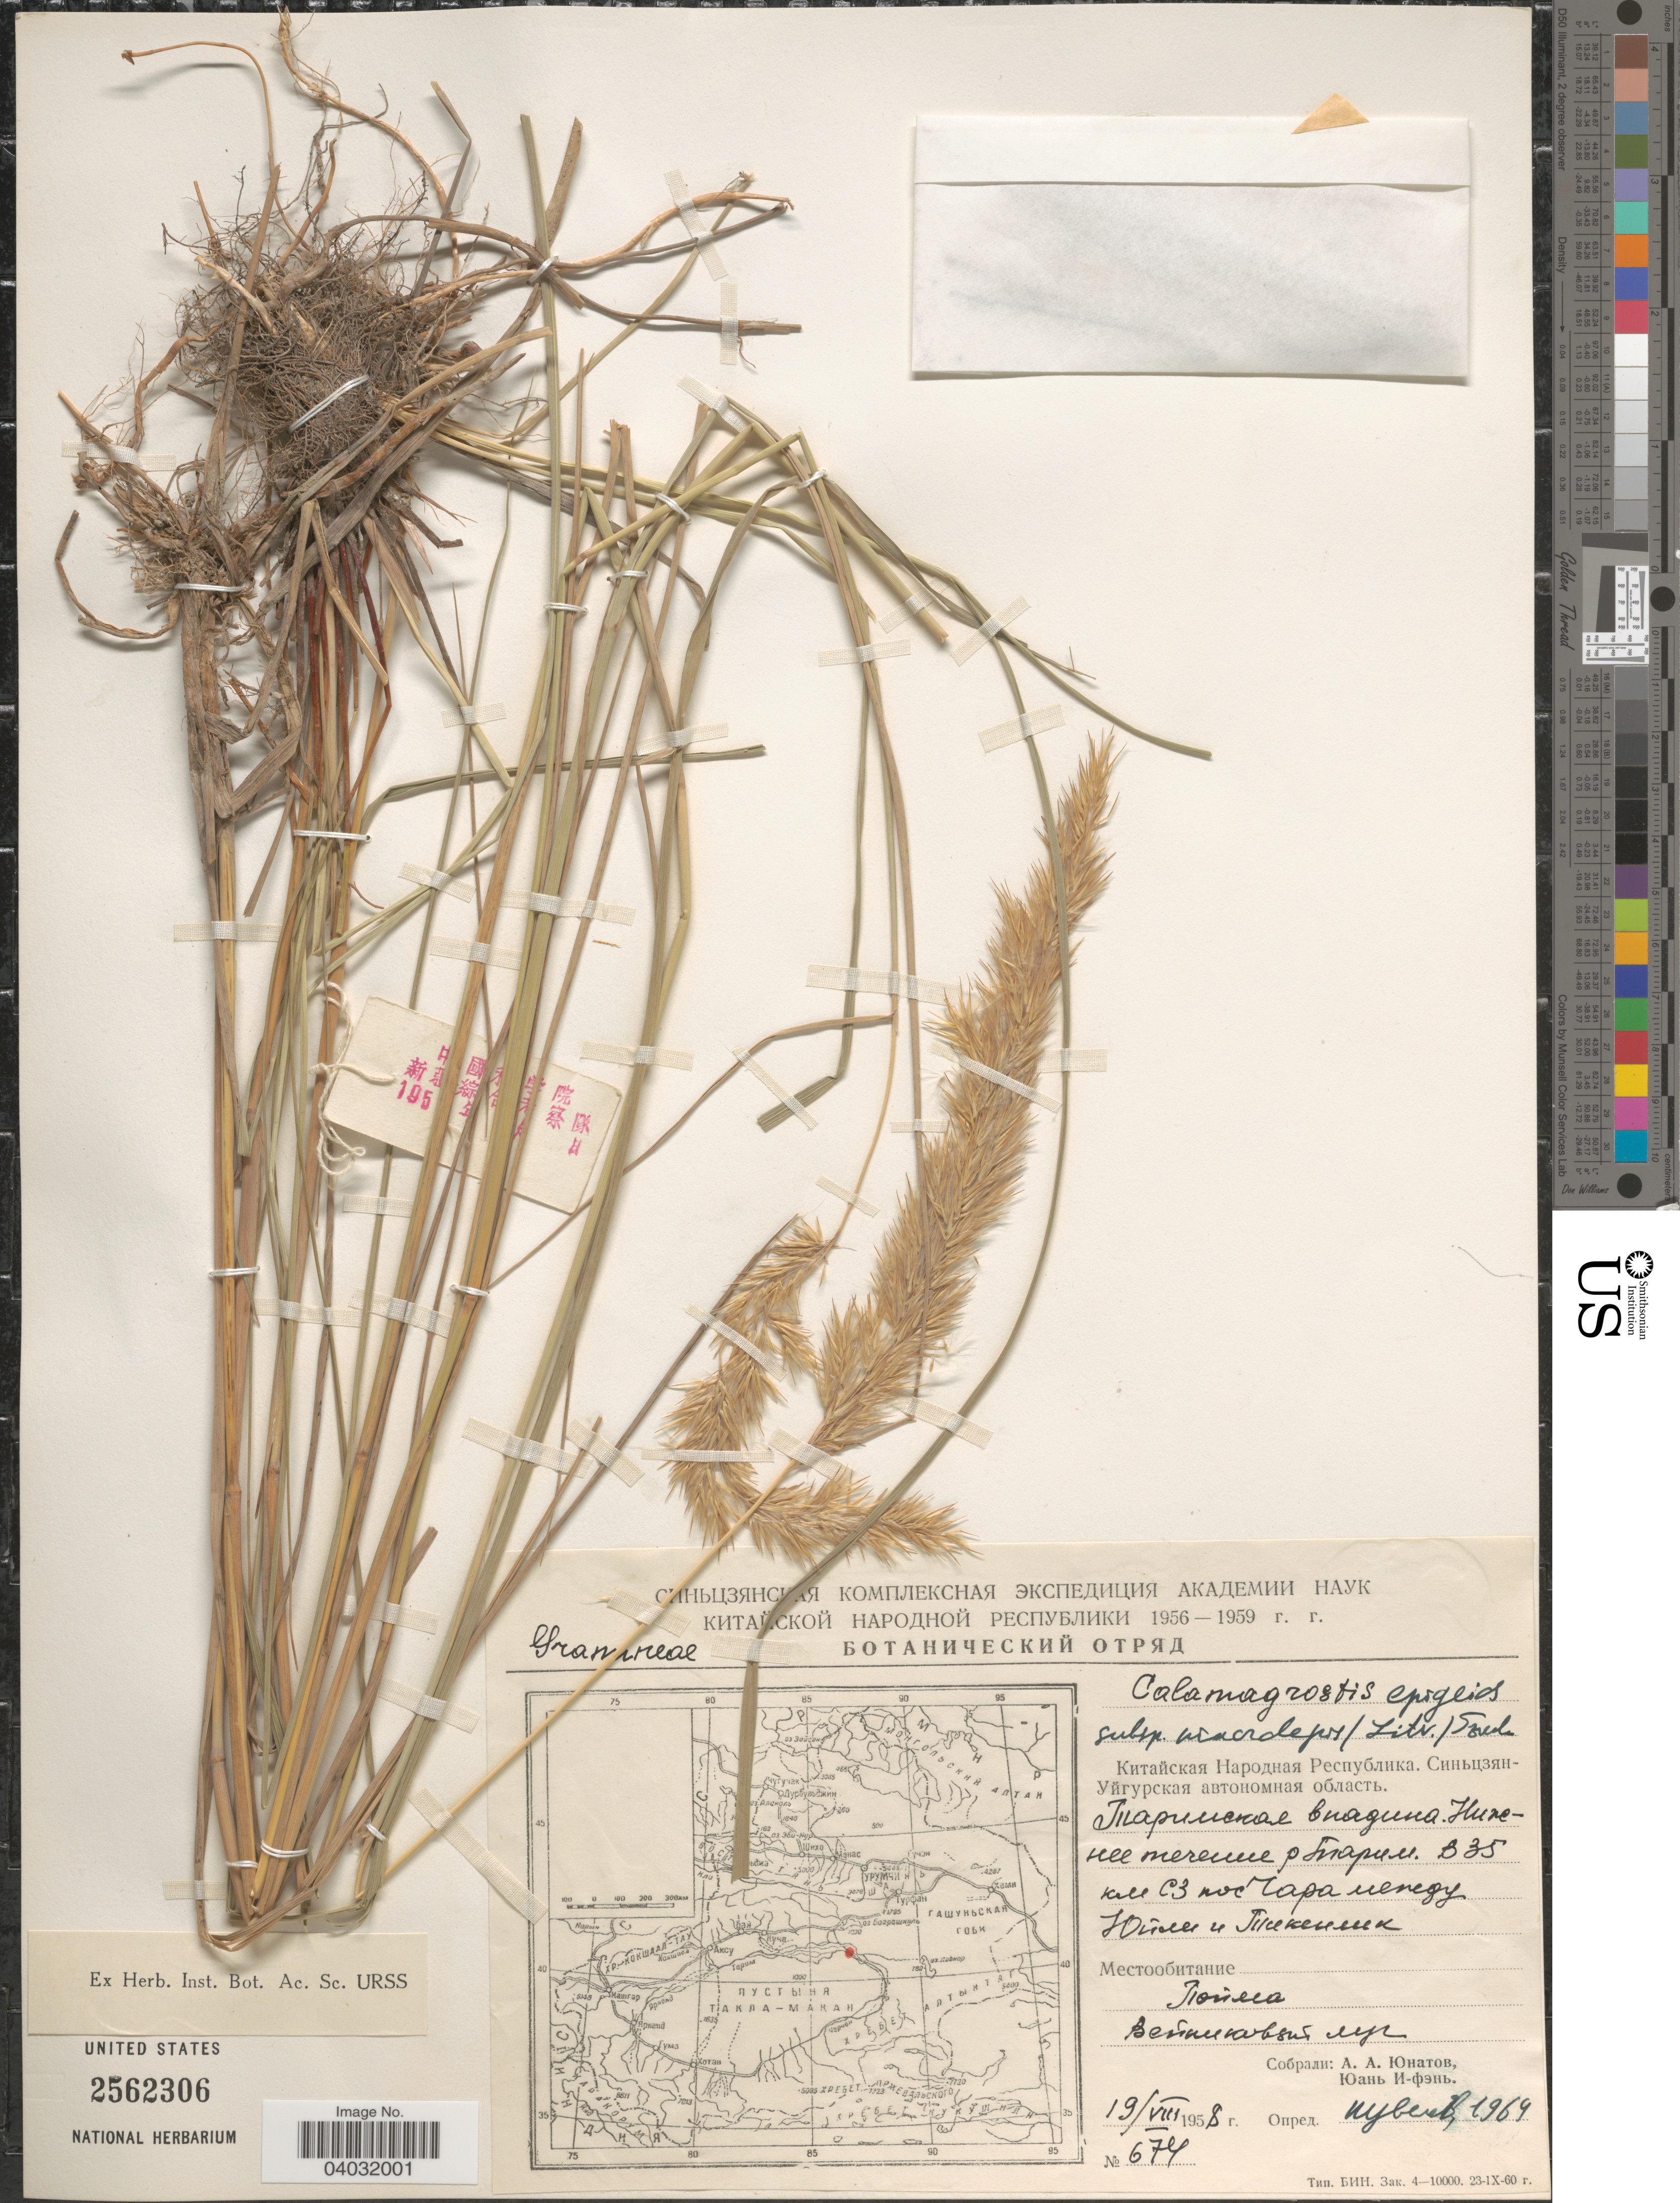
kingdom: Plantae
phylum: Tracheophyta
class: Liliopsida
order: Poales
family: Poaceae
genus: Calamagrostis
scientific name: Calamagrostis epigeios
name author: (L.) Roth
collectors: A. Unatov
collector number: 674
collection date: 1958-08-19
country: China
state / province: Xinjiang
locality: River Tarim, 35 km NW of village Chara.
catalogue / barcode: US 2562306